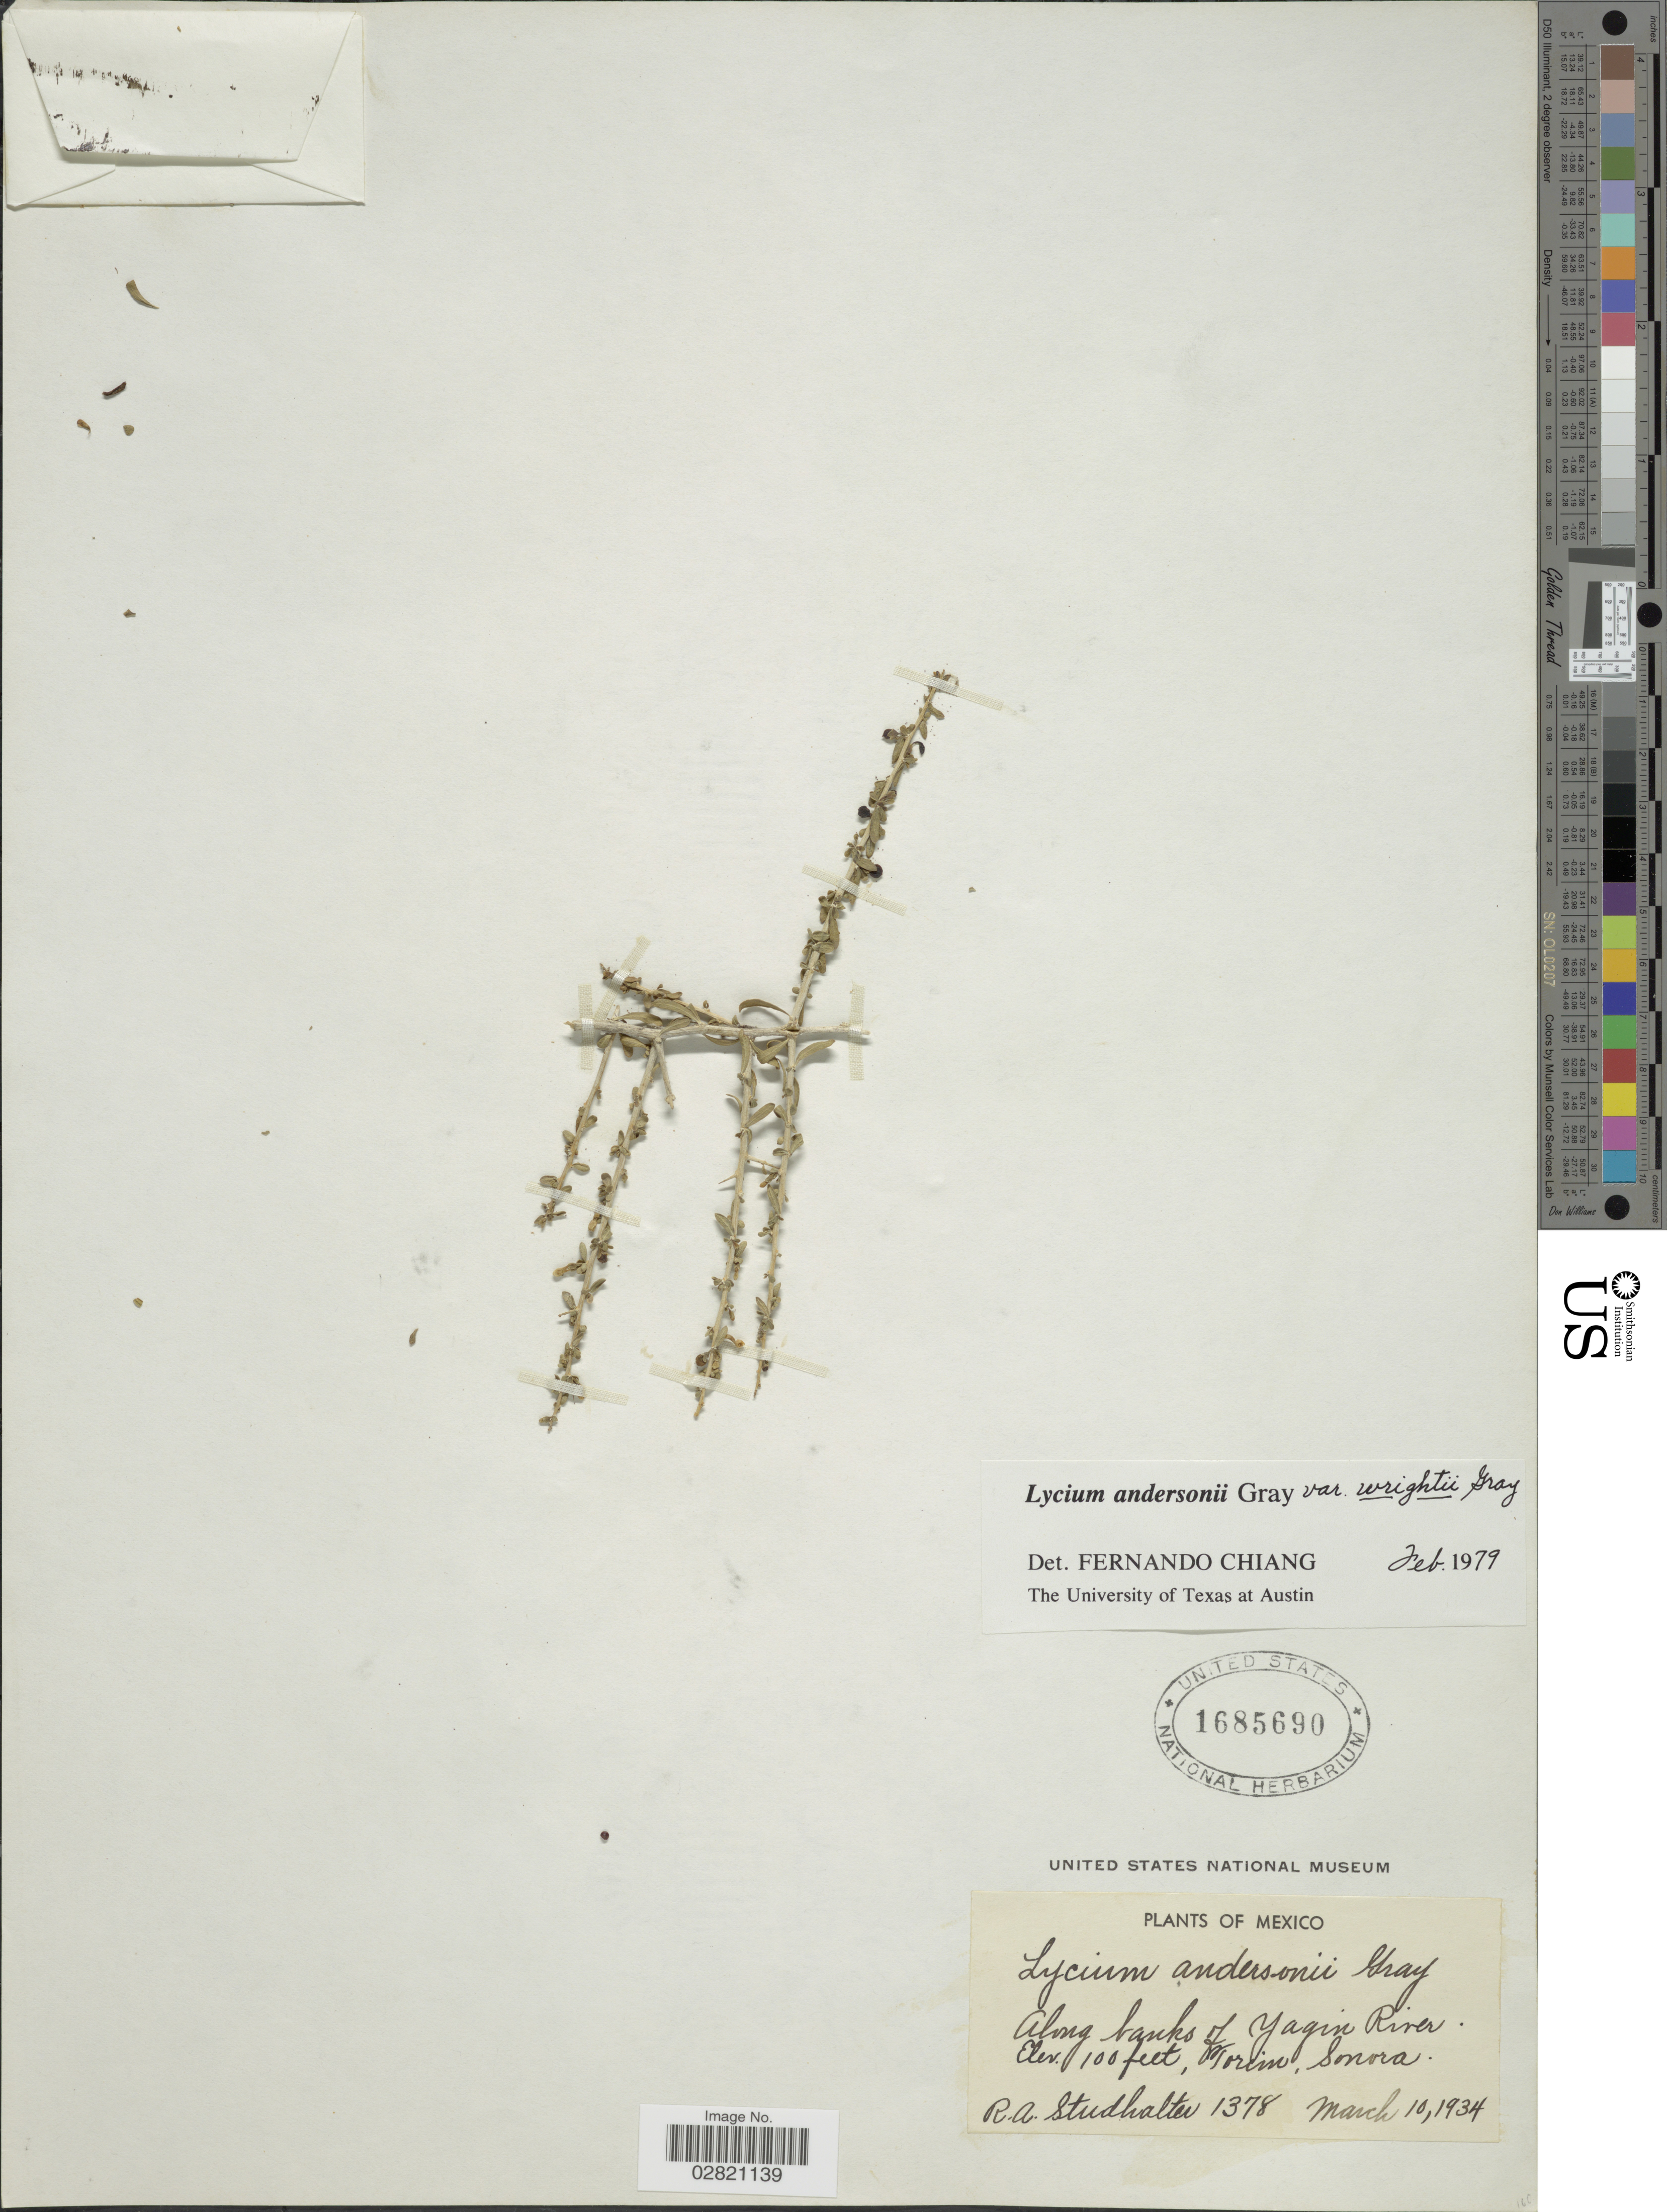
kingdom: Plantae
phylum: Tracheophyta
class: Magnoliopsida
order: Solanales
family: Solanaceae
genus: Lycium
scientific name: Lycium andersonii var. wrightii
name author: A. Gray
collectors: R. Studhalter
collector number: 1378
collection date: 1934-03-10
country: Mexico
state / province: Sonora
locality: Along banks of Yagin River. Torim, Sonora.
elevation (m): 30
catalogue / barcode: US 1685690